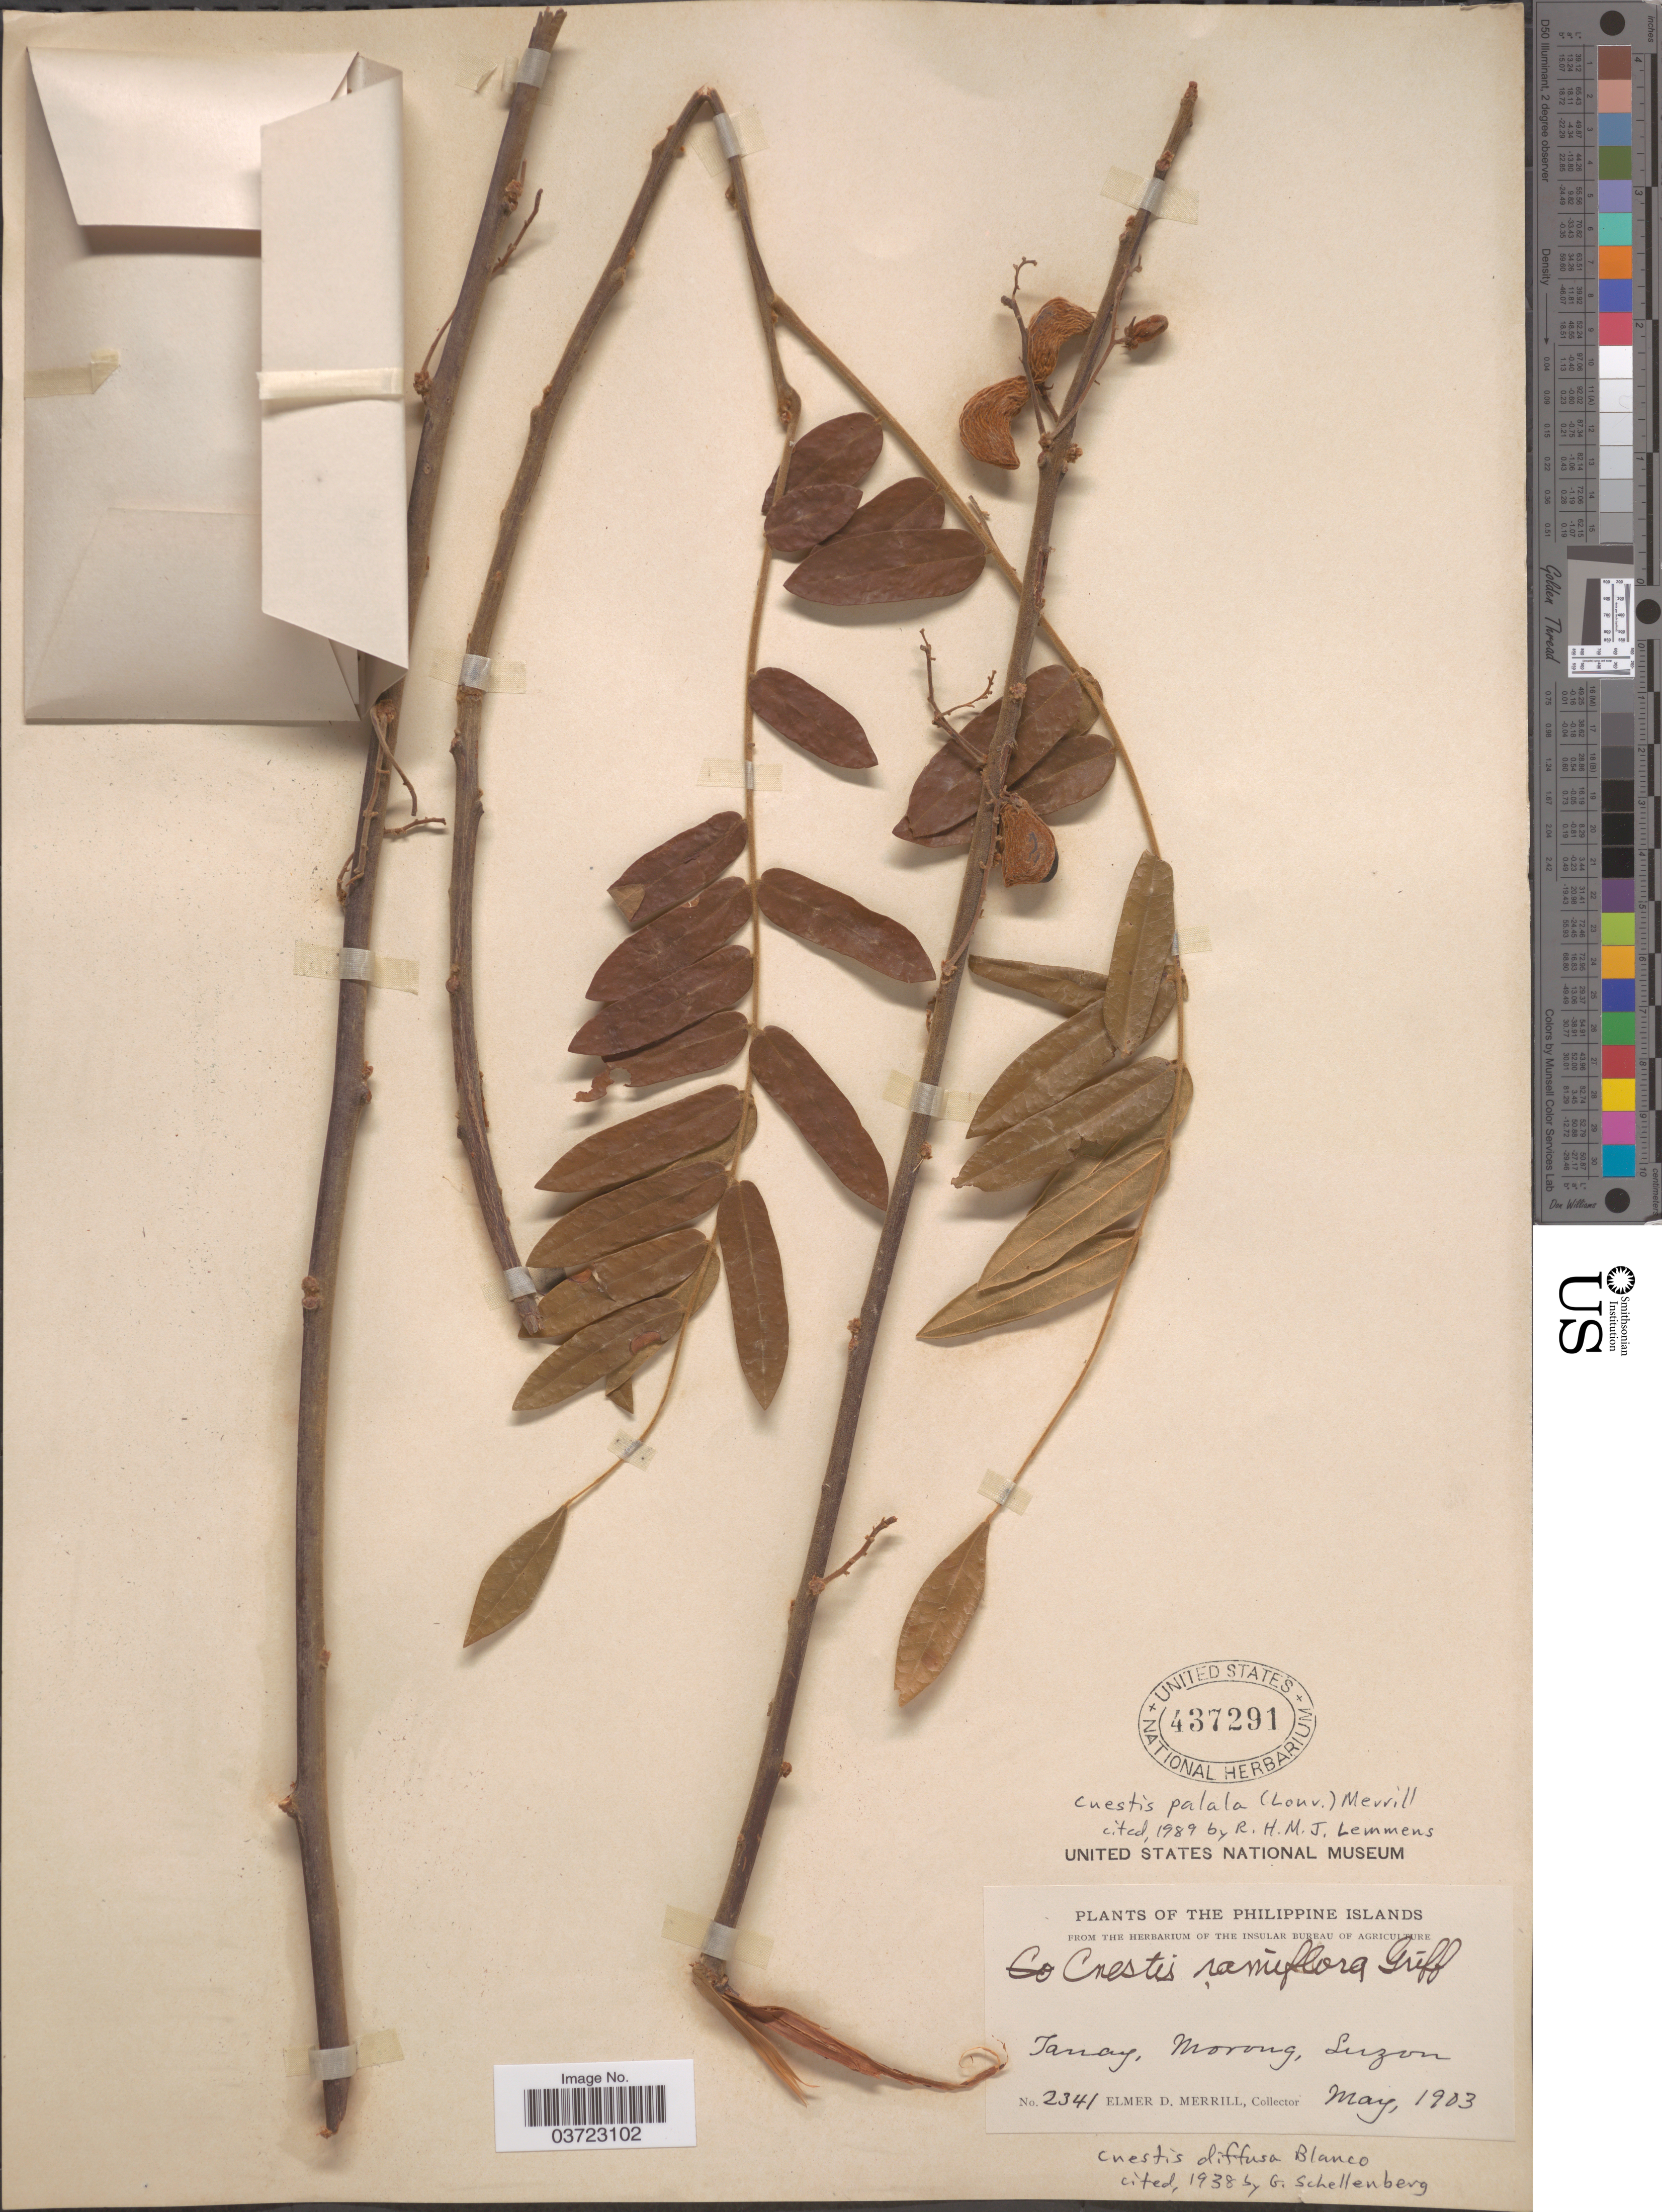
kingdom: Plantae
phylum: Tracheophyta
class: Magnoliopsida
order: Oxalidales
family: Connaraceae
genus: Cnestis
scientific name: Cnestis palala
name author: (Lour.) Merr.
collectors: E. D. Merrill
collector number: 2341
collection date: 1903-05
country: Philippines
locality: The Philippine Islands. Tanay, Morong, Luzon.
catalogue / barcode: US 437291